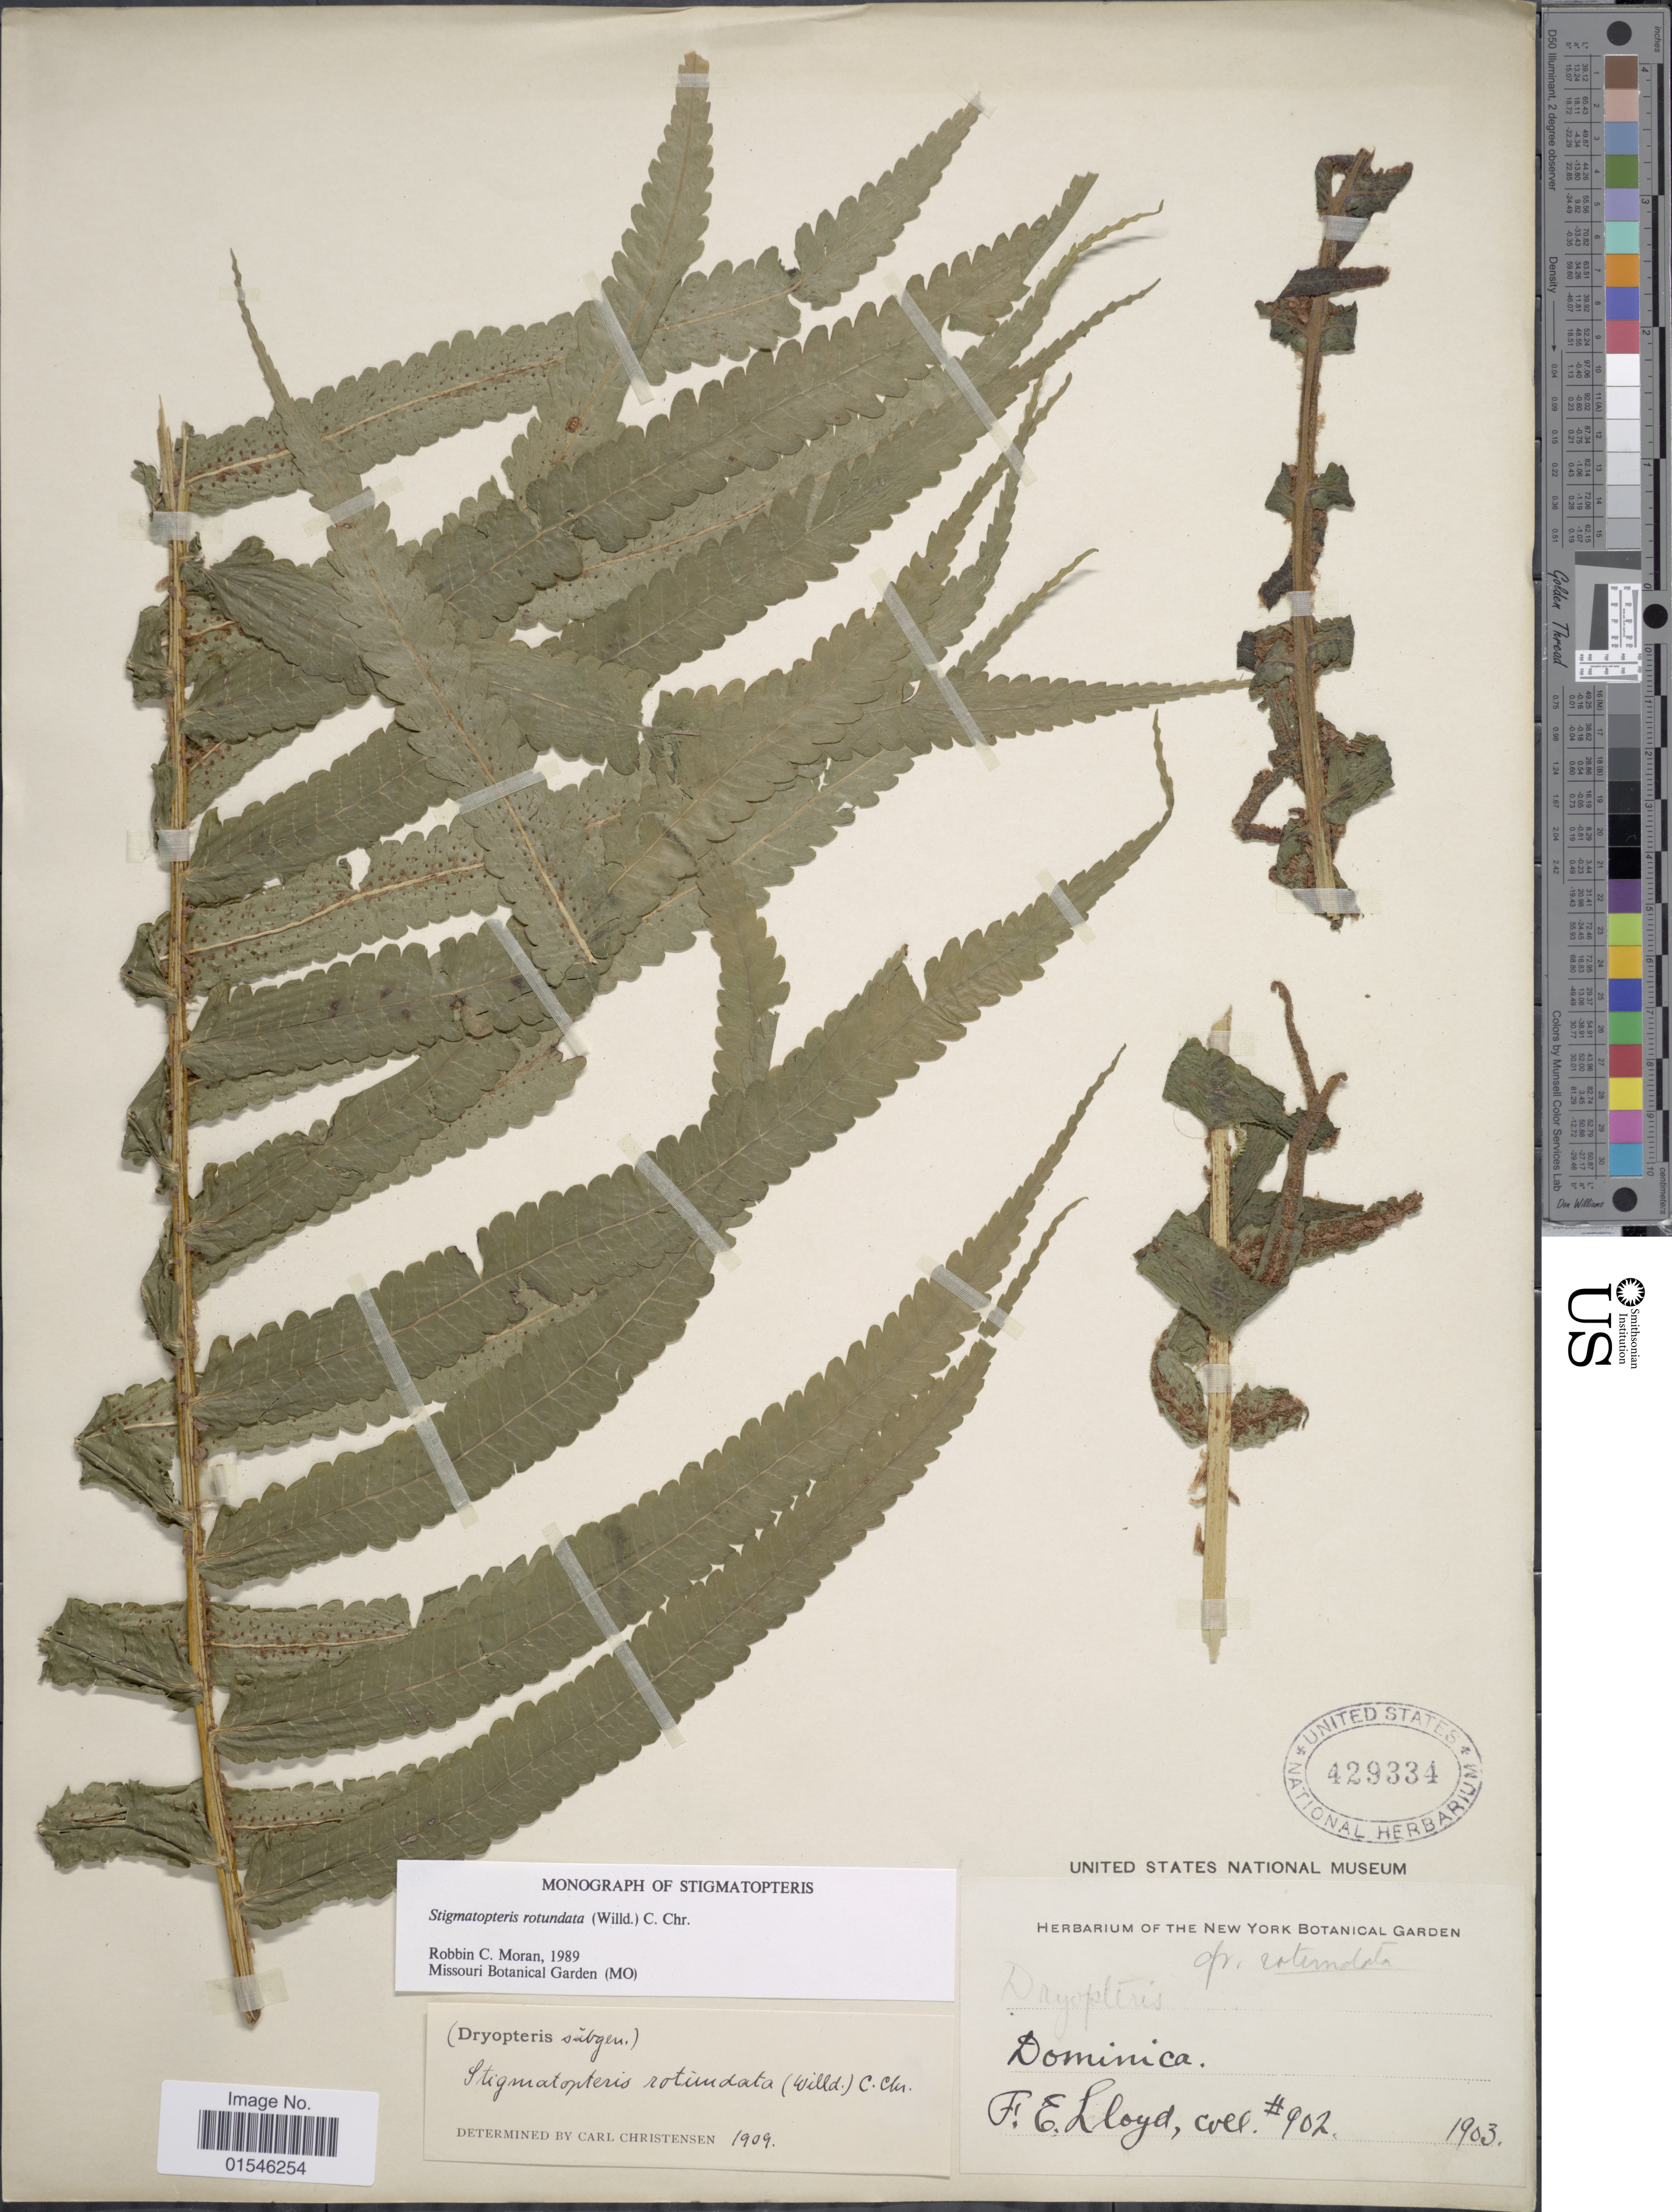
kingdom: Plantae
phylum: Tracheophyta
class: Polypodiopsida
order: Polypodiales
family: Dryopteridaceae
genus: Stigmatopteris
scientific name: Stigmatopteris rotundata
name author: (Willd.) C. Chr.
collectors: F. E. Lloyd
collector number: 902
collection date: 1903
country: Dominica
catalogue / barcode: US 429334